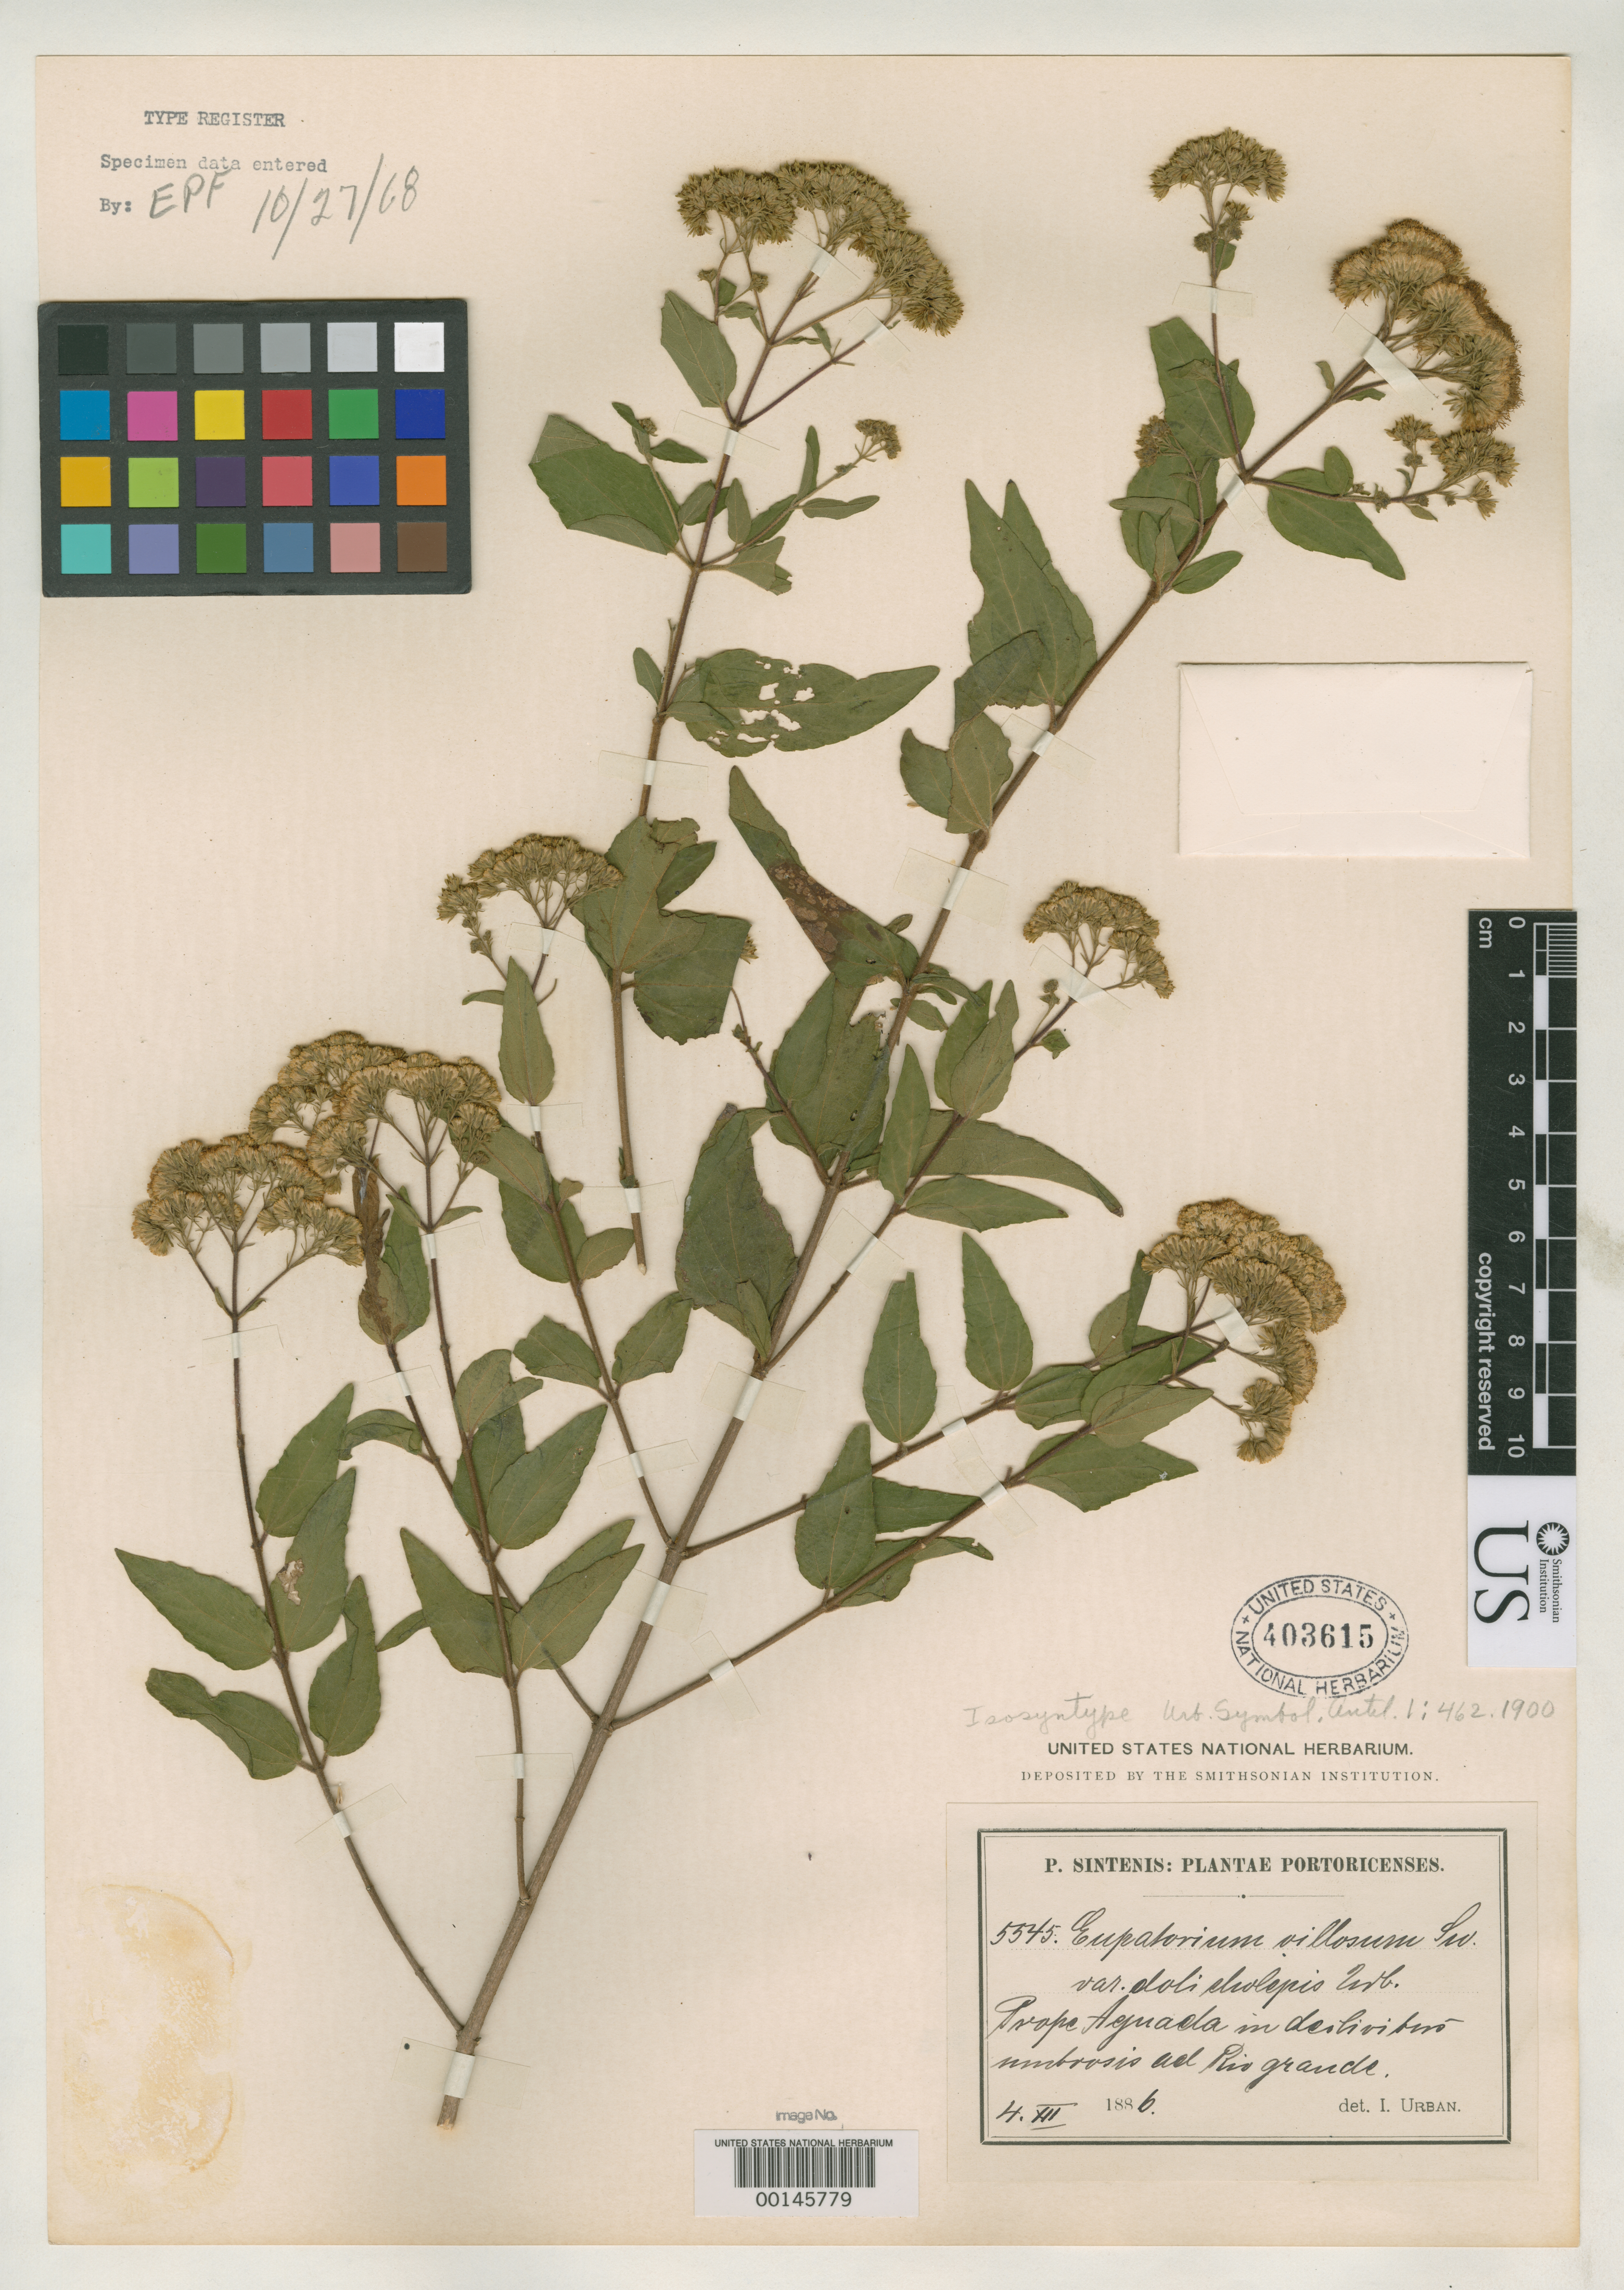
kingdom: Plantae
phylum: Tracheophyta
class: Magnoliopsida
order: Asterales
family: Asteraceae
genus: Eupatorium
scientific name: Eupatorium villosum var. dolicholepis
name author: Urb.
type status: Isosyntype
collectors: P. Sintenis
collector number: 5545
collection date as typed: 04 Dec 1886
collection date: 1886-12-04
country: Puerto Rico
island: Greater Antilles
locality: Aguada.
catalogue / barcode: US 403615